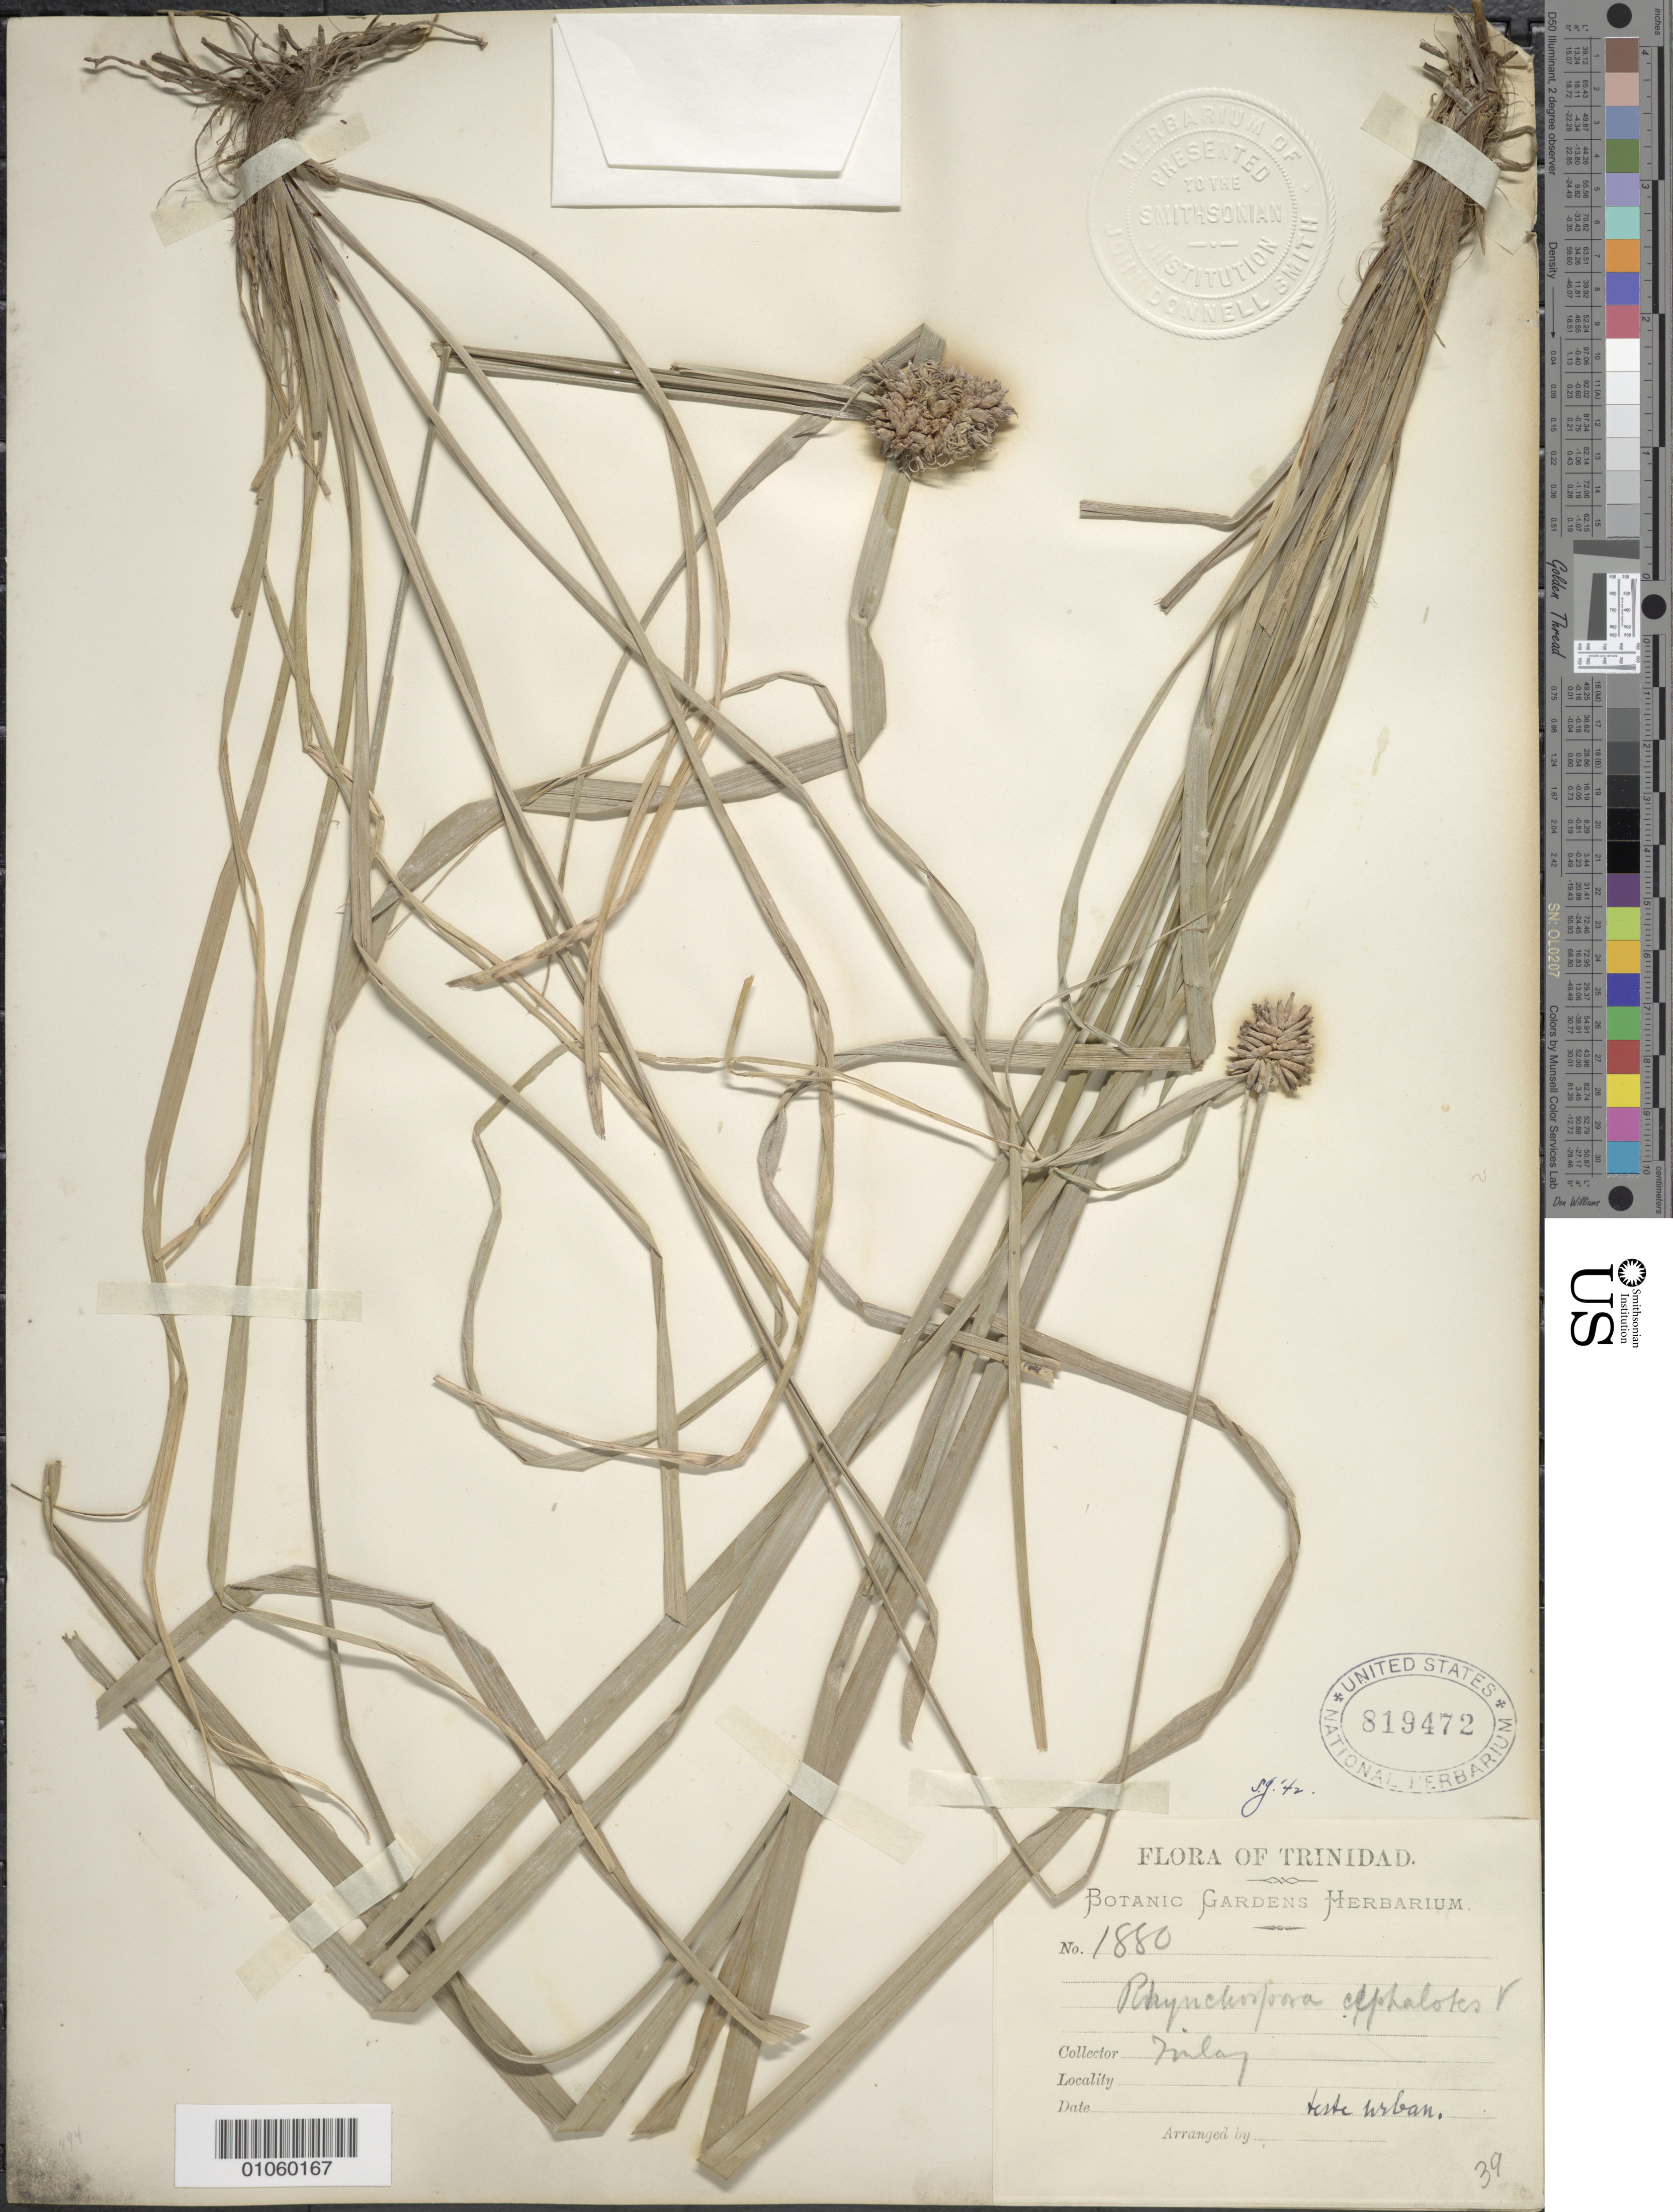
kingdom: Plantae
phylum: Tracheophyta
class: Liliopsida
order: Poales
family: Cyperaceae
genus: Rhynchospora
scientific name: Rhynchospora cephalotes var. cephalotes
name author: (L.) Vahl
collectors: -. Finlay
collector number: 1880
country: Trinidad and Tobago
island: Trinidad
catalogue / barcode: US 819472